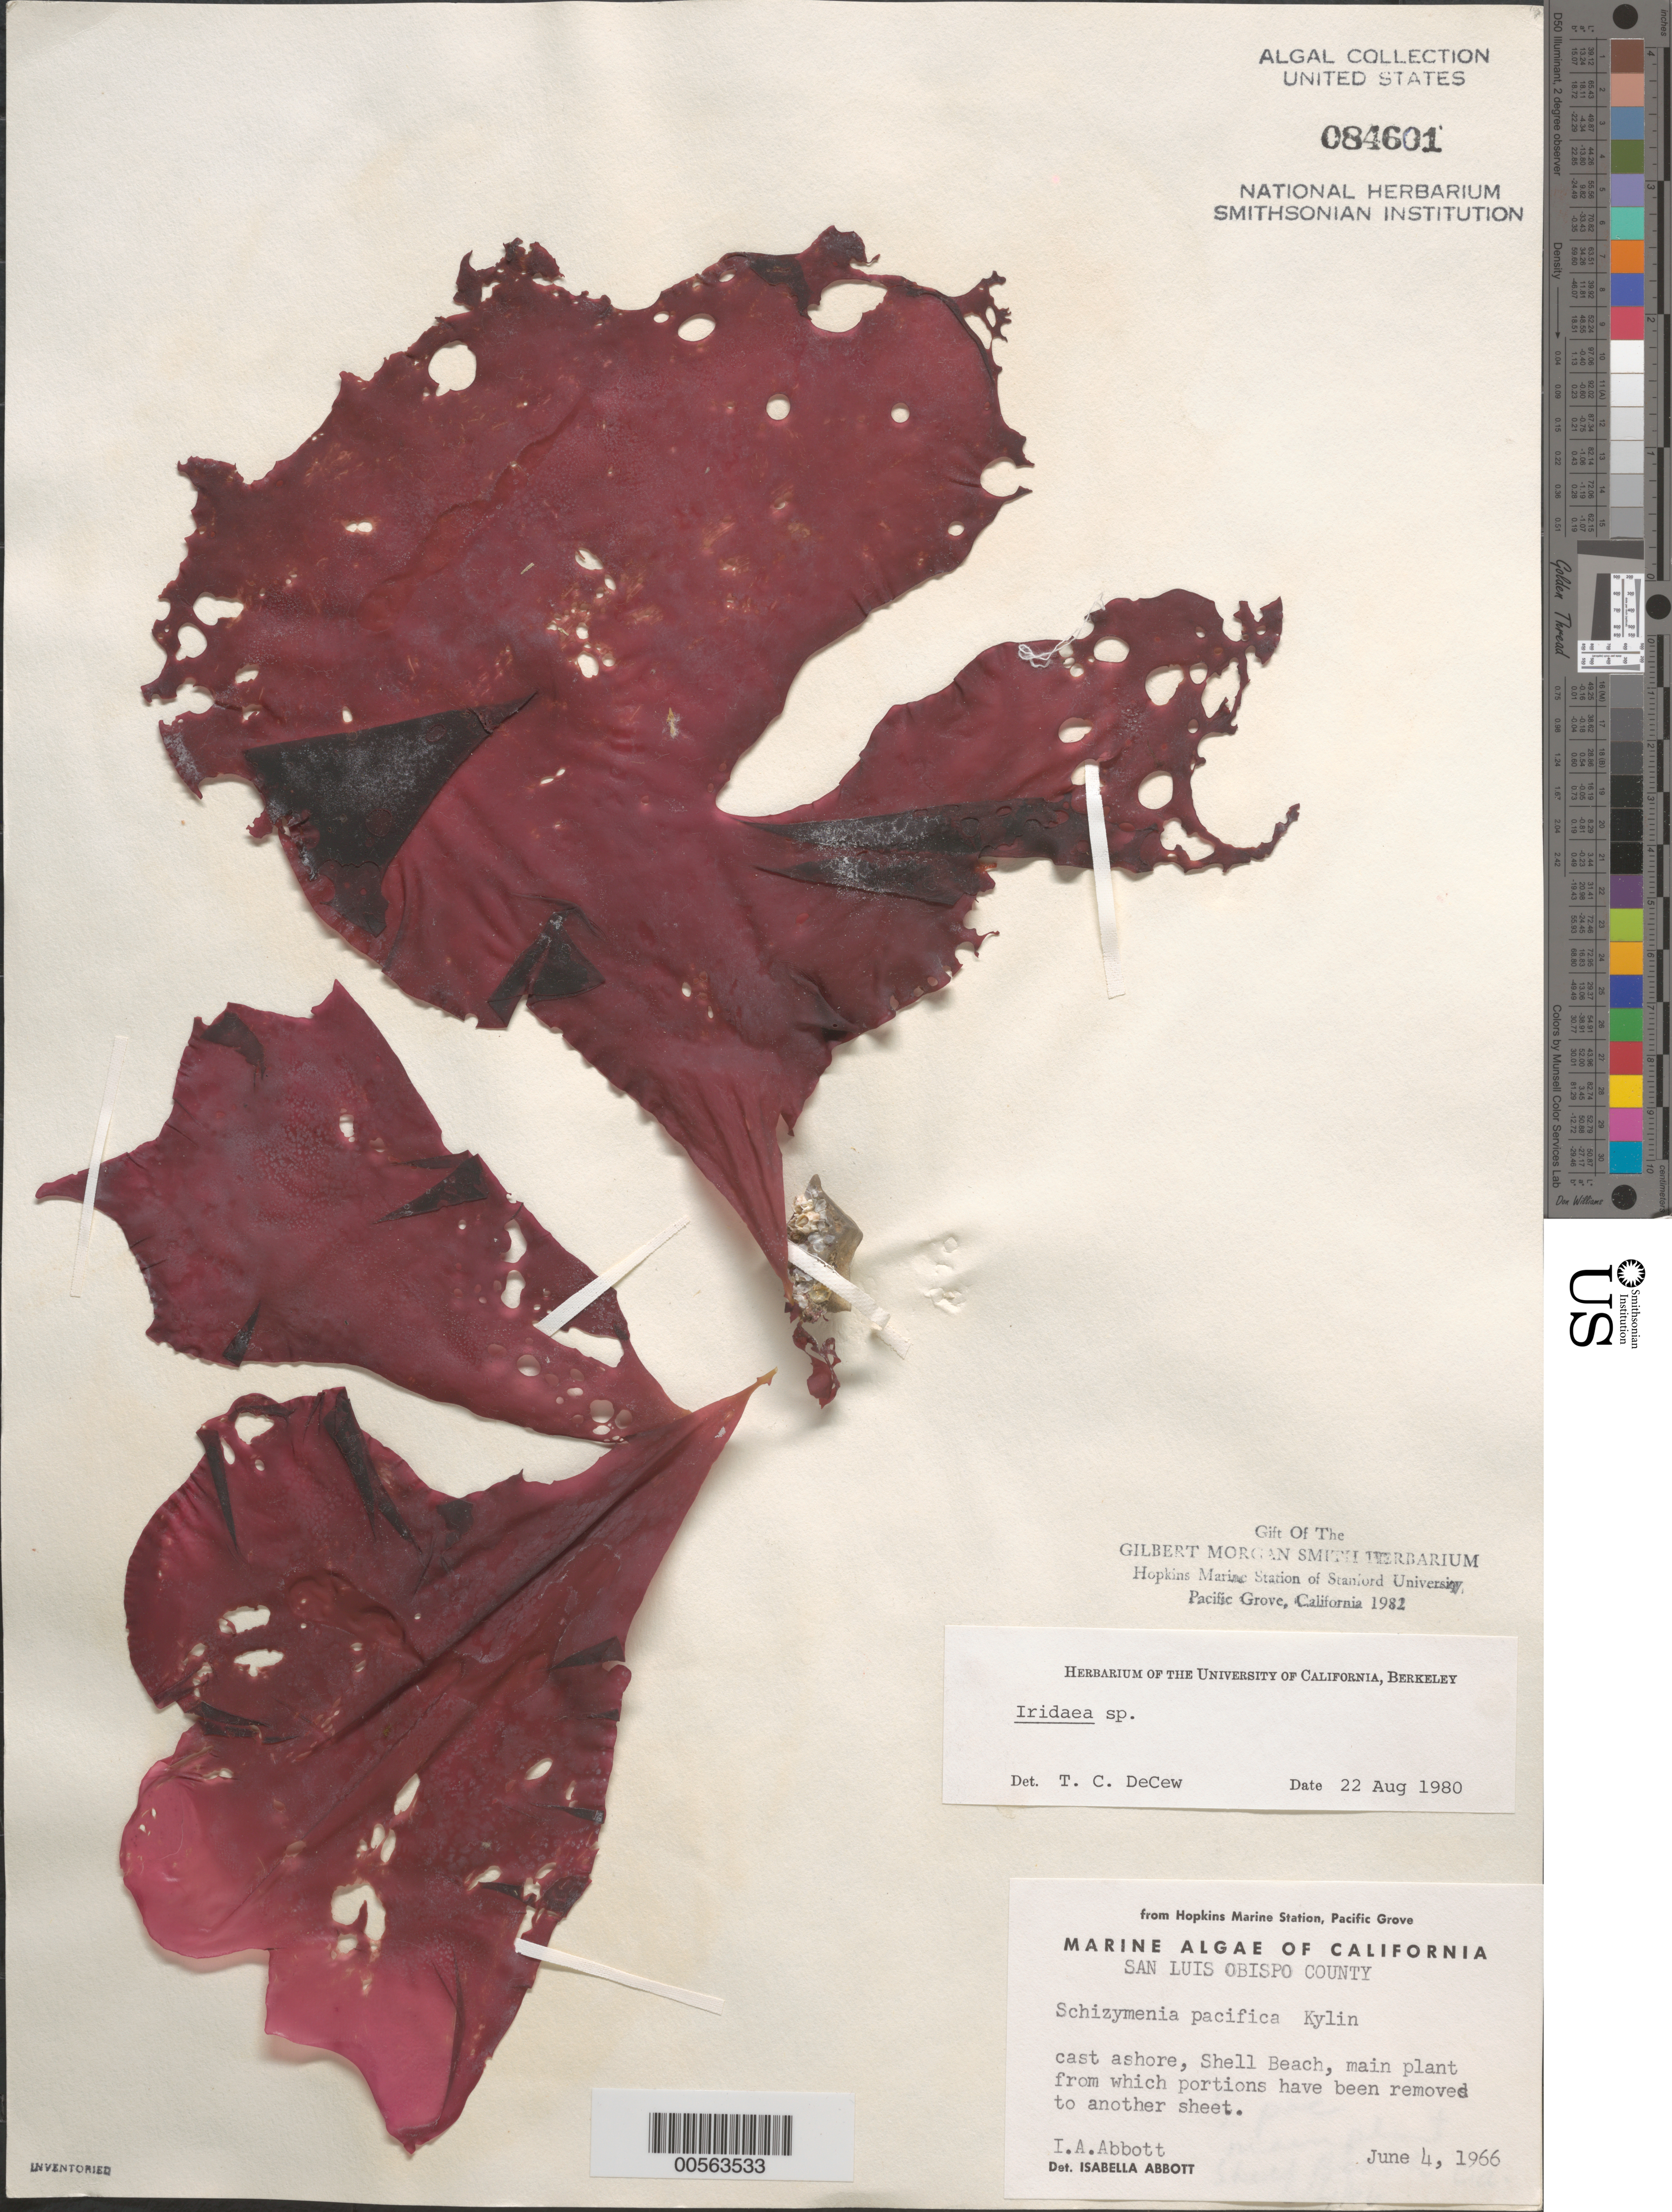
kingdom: Plantae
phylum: Rhodophyta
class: Florideophyceae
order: Gigartinales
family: Gigartinaceae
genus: Iridaea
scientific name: Iridaea sp.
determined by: Decew, T. C.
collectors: I. A. Abbott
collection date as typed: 04 Jun 1966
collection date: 1966-06-04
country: United States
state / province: California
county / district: San Luis Obispo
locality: Shell Beach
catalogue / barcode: US 84601